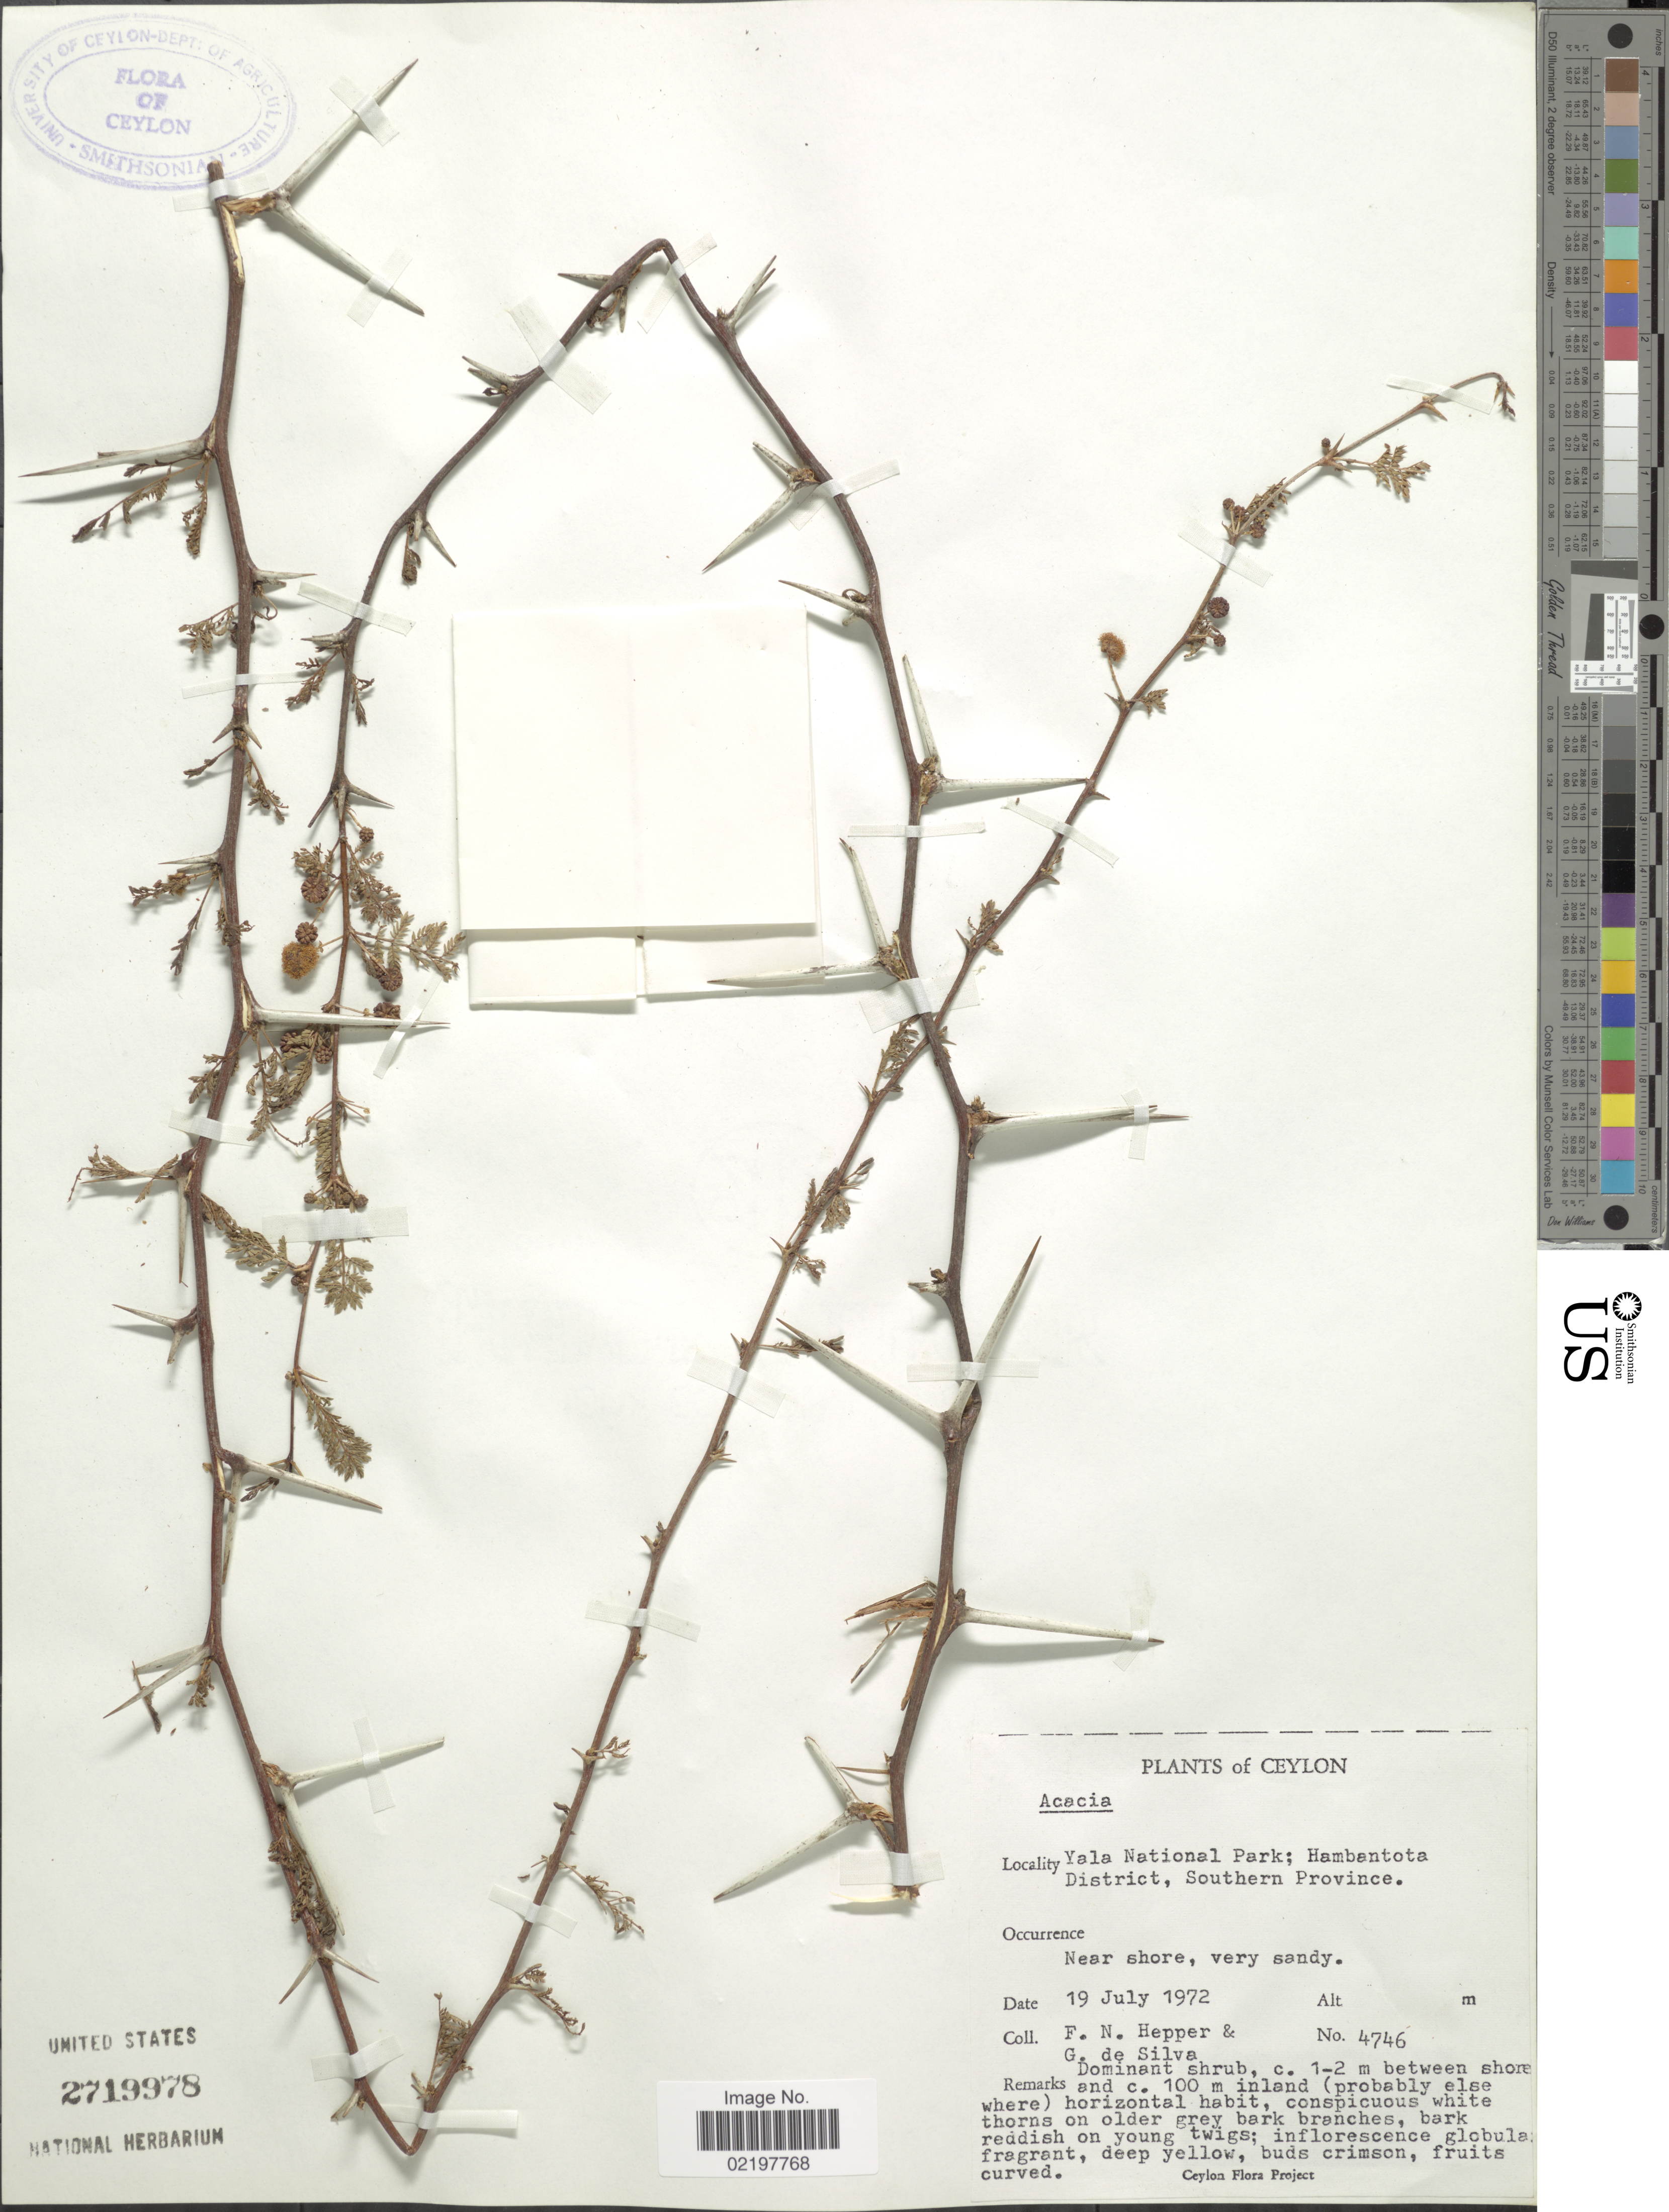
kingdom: Plantae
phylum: Tracheophyta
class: Magnoliopsida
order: Fabales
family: Fabaceae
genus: Vachellia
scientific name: Vachellia eburnea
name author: (L. f.) P.J.H. Hurter & Mabb.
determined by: Strong, M. T., (US), Smithsonian Institution - National Museum of Natural History (UNITED STATES)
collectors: F. Hepper & G. De Silva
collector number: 4746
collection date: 1972-07-19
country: Sri Lanka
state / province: Southern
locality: Ceylon, Yala National Park, Hambantota District, Southern Province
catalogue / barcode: US 2719978